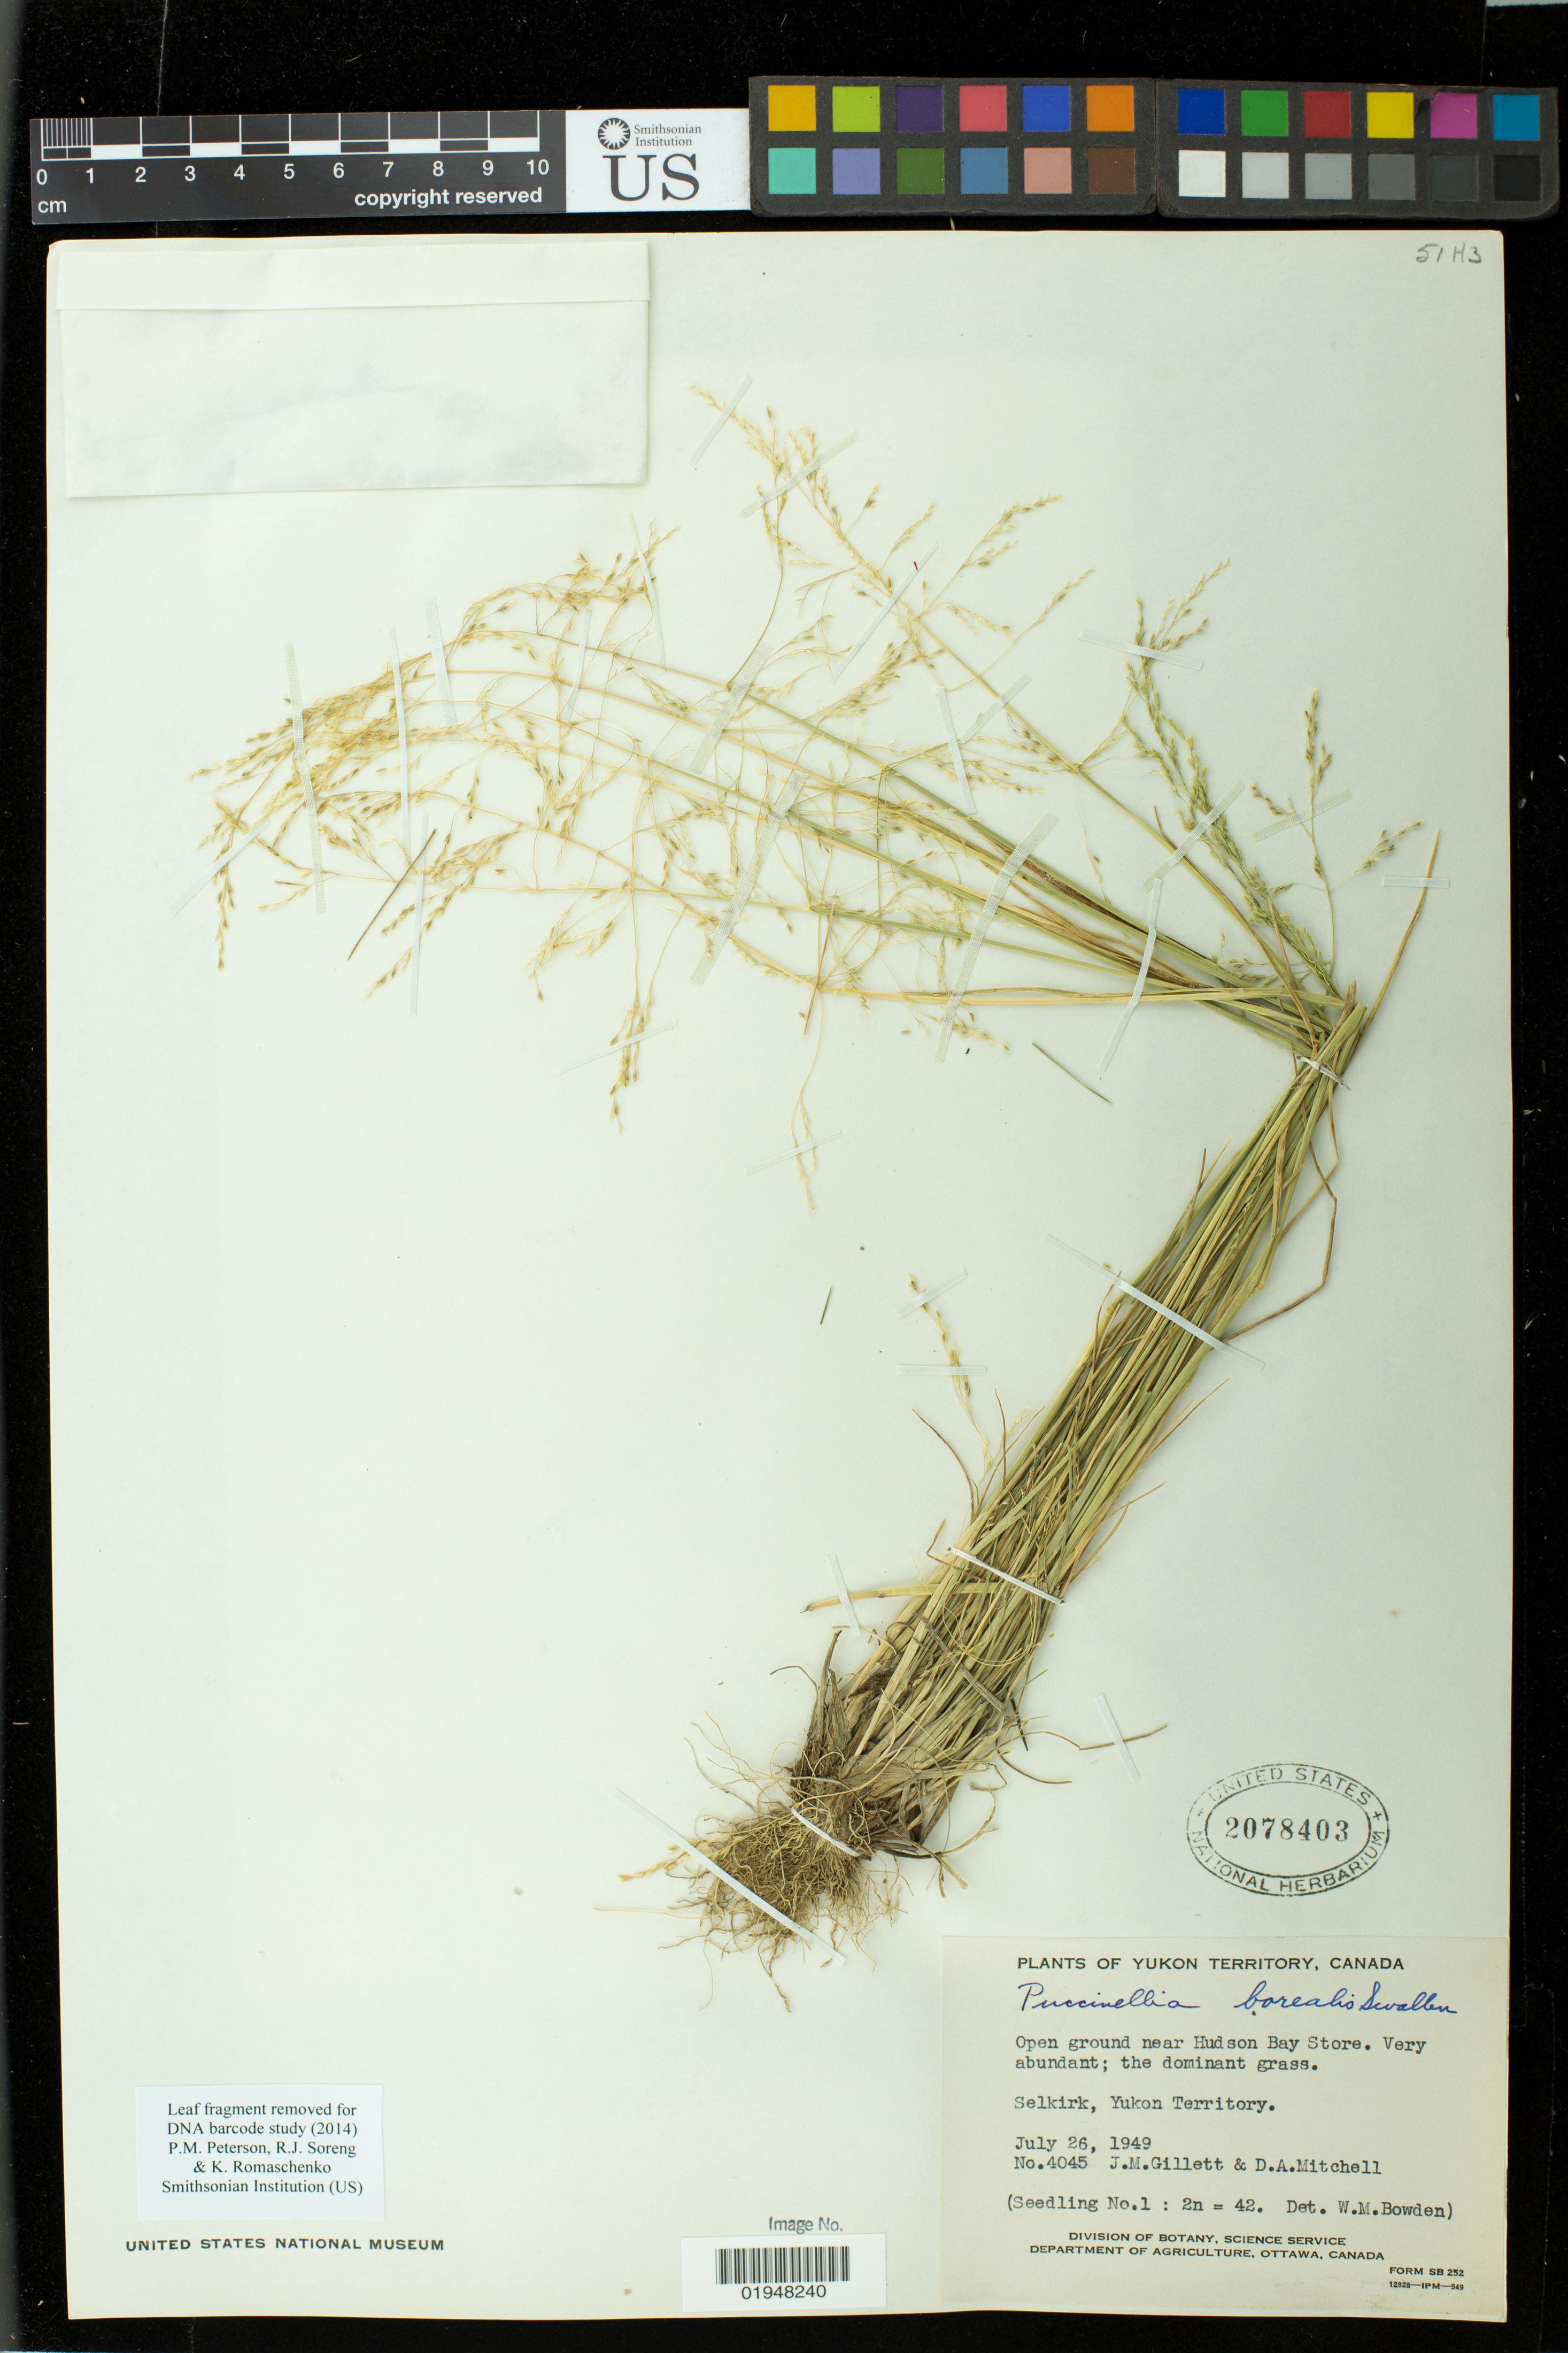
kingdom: Plantae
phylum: Tracheophyta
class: Liliopsida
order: Poales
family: Poaceae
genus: Puccinellia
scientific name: Puccinellia borealis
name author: Swallen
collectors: J. Gillett & D. Mitchell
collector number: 4045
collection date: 1949-07-26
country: Canada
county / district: Selkirk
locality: Open ground near Hudson Bay Store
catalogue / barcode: US 2078403